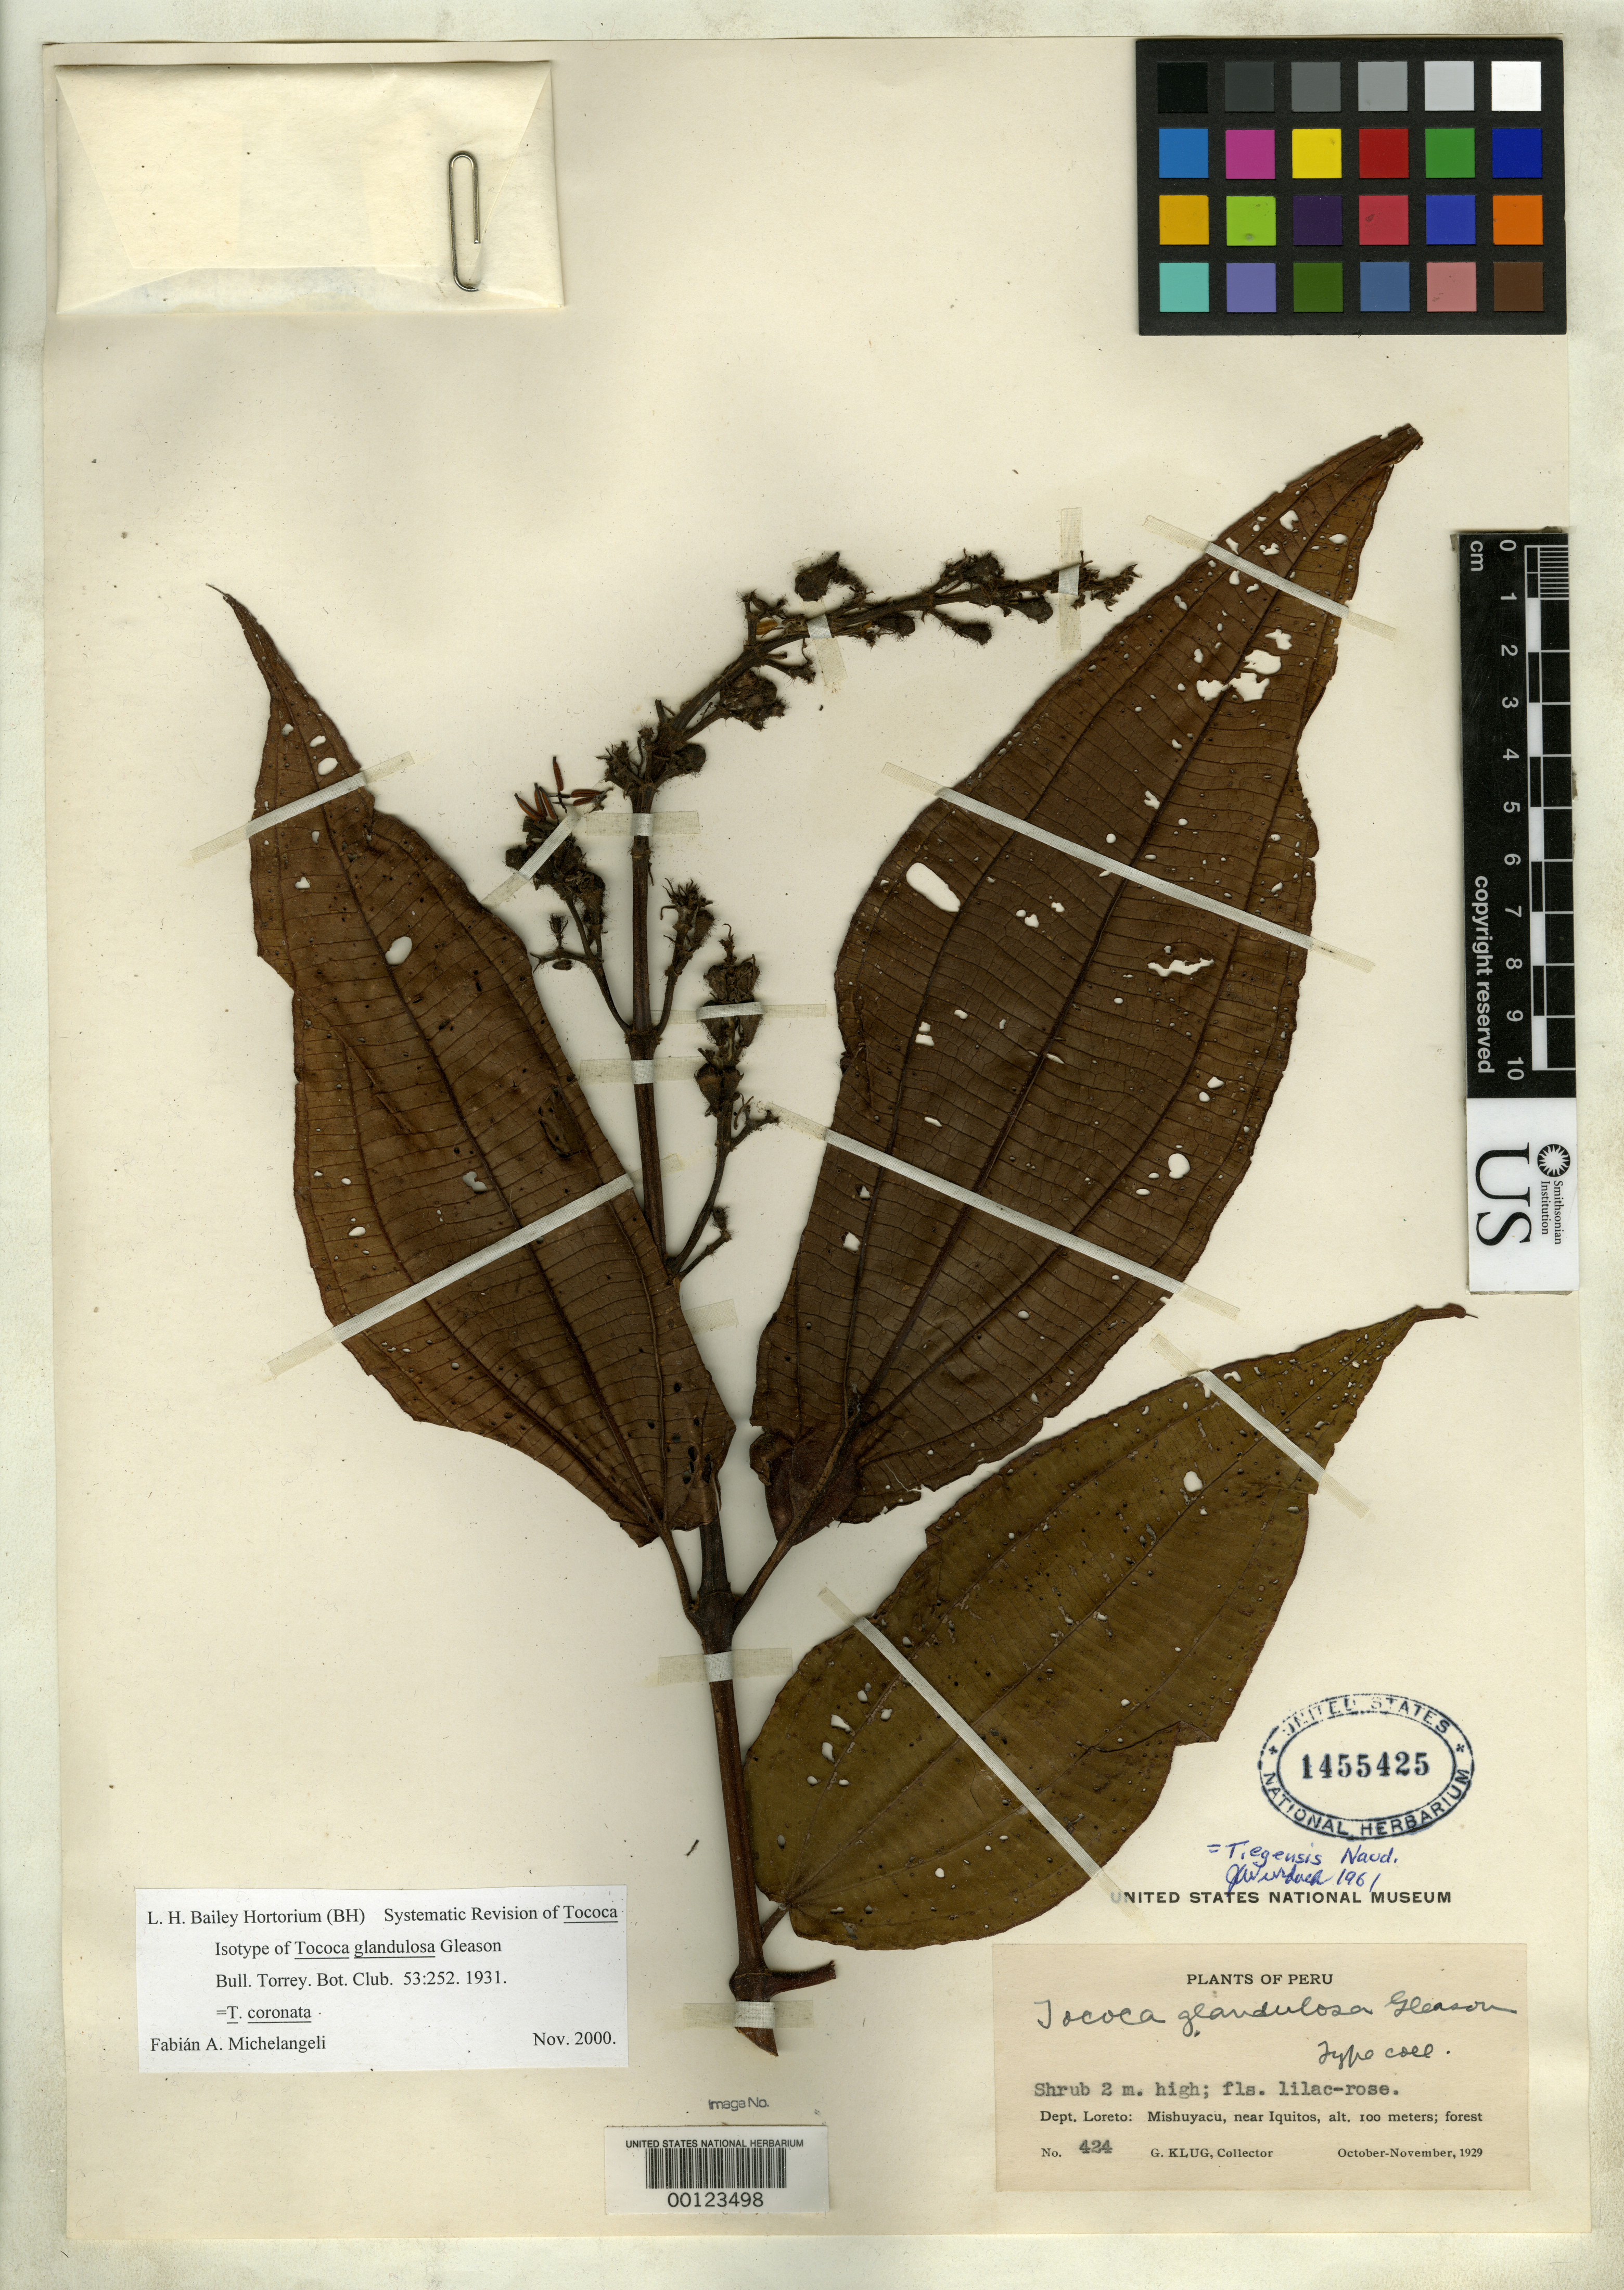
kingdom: Plantae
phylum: Tracheophyta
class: Magnoliopsida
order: Myrtales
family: Melastomataceae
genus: Tococa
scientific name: Tococa glandulosa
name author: Gleason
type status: Isotype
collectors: G. Klug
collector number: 424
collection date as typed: Oct 1929 to -- Nov 1929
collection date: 1929-10/1929-11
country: Peru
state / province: Loreto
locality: Mishuyacu, near Iquitos.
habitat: Forest.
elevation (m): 100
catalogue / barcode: US 1455425